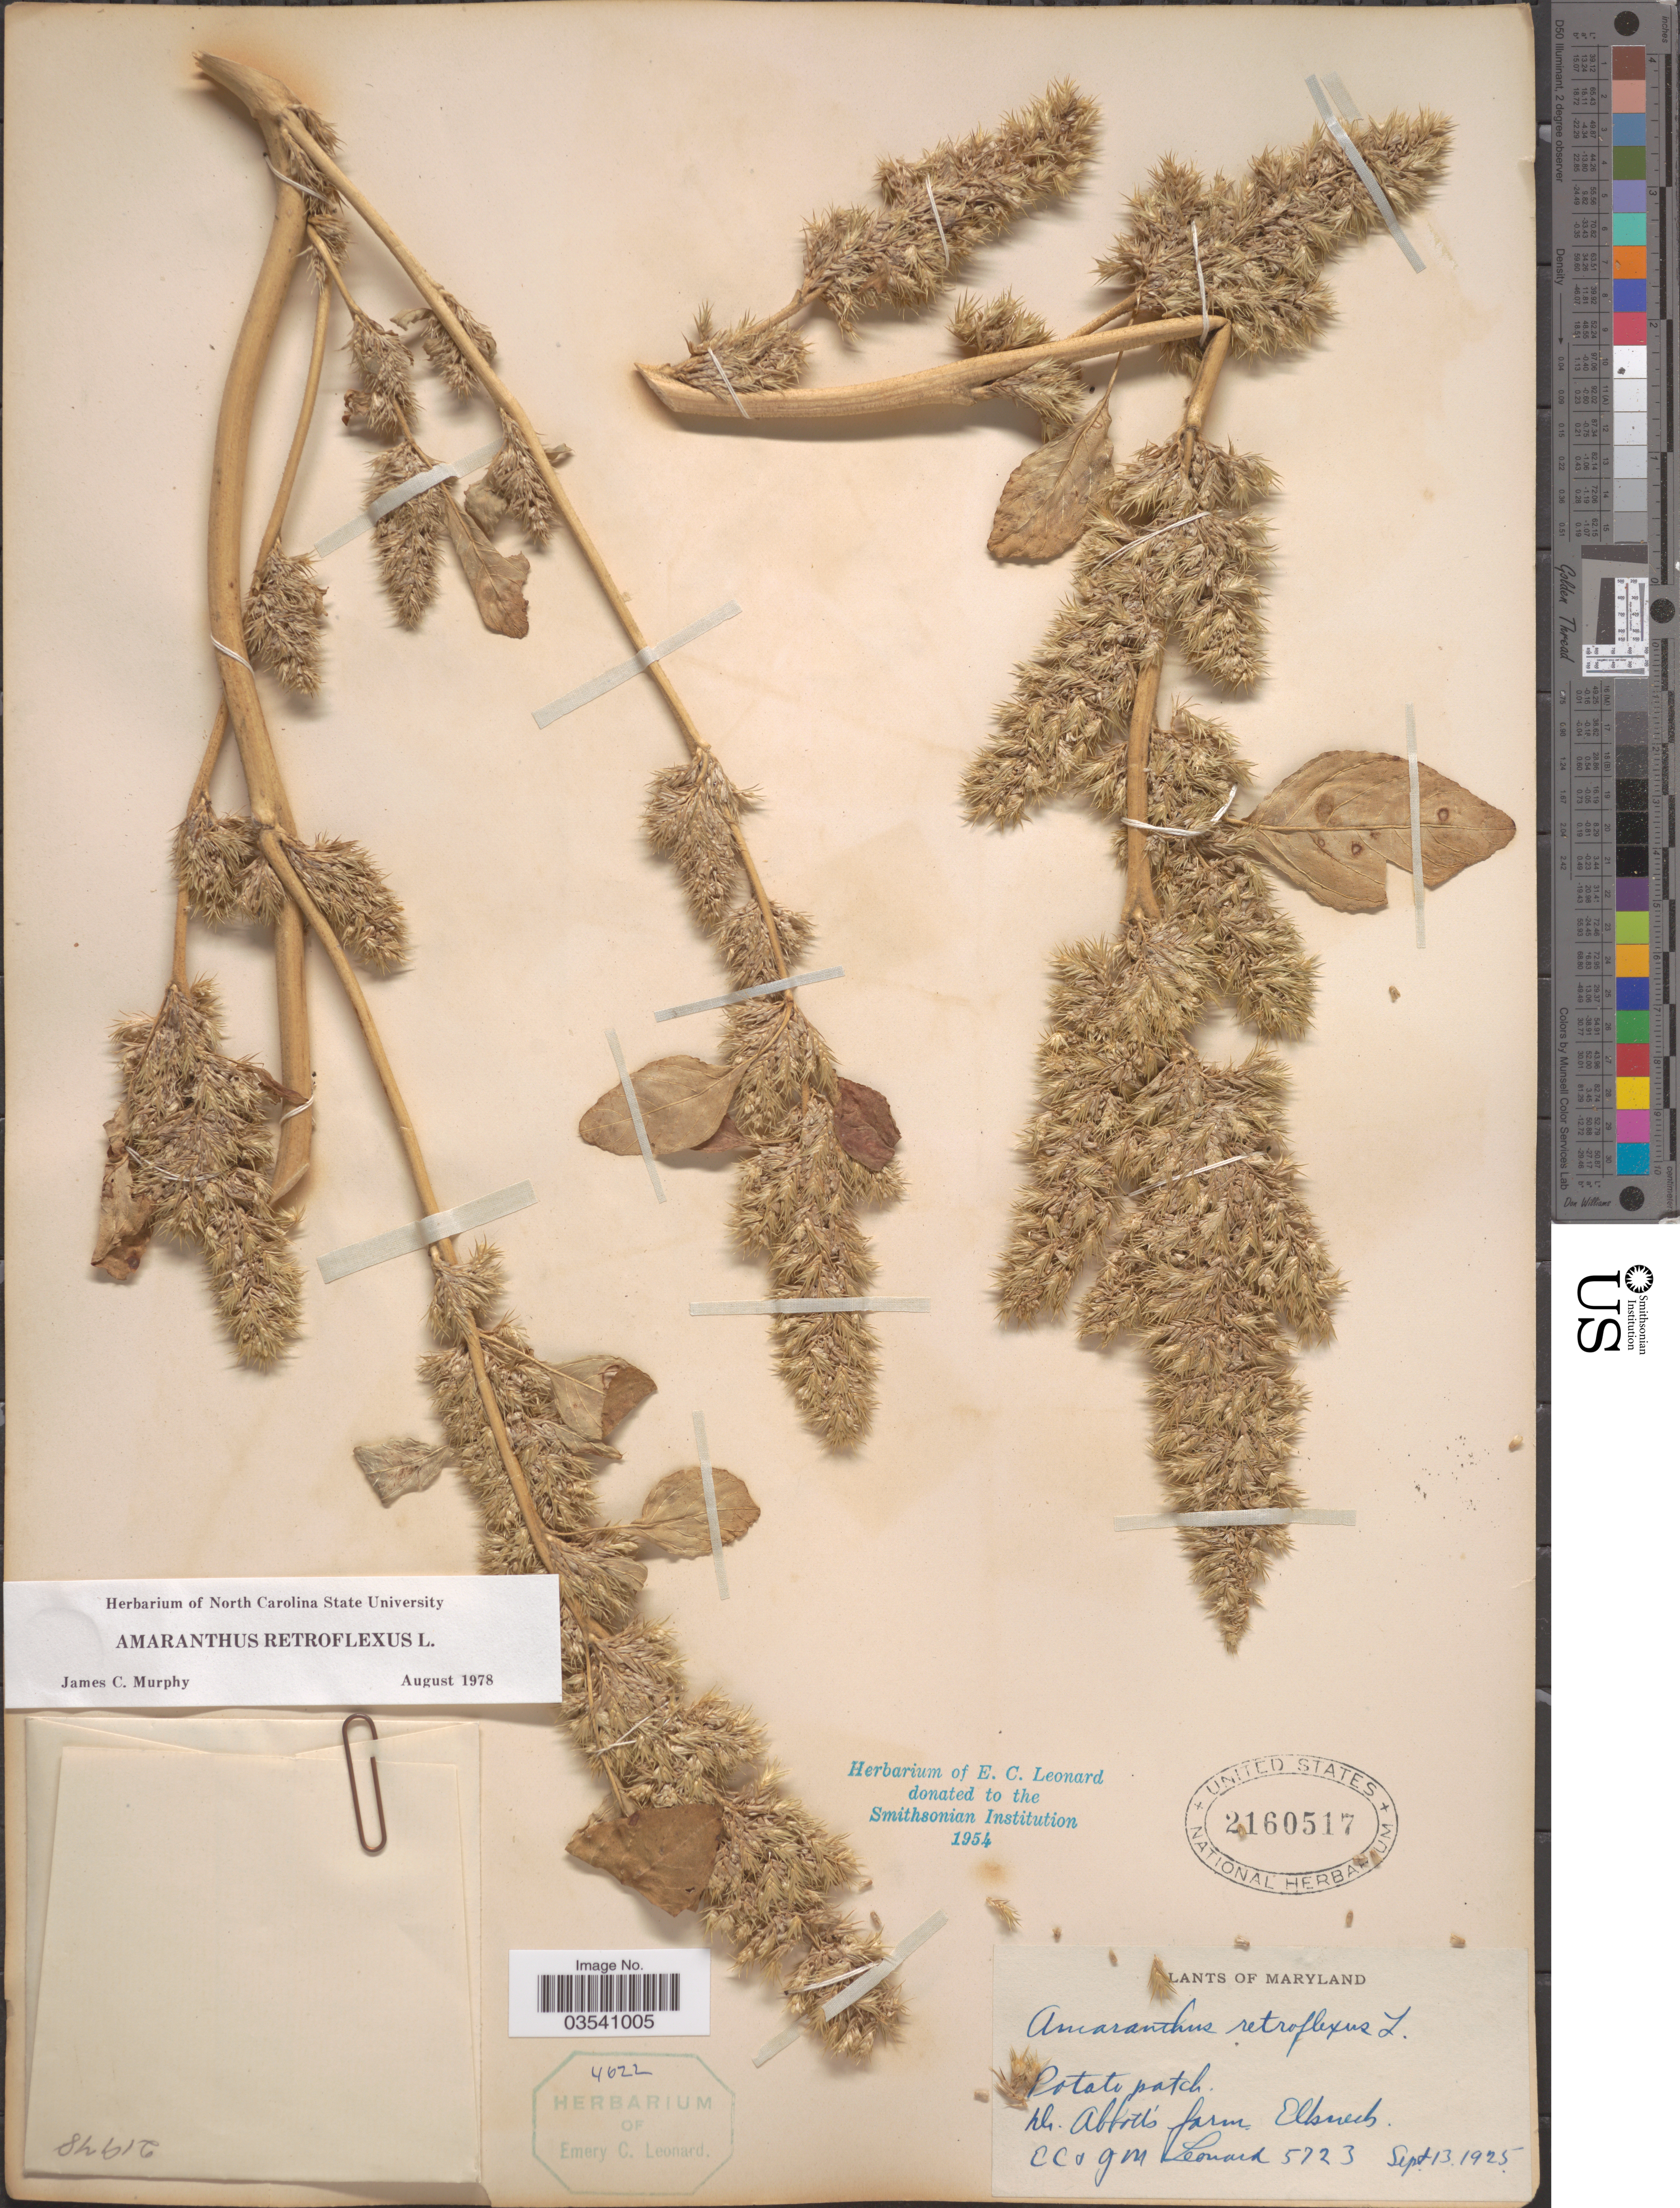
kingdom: Plantae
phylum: Tracheophyta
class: Magnoliopsida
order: Caryophyllales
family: Amaranthaceae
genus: Amaranthus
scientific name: Amaranthus retroflexus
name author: L.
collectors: E. C. Leonard & G. M. Leonard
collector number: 5723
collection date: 1925-09-13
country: United States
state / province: Maryland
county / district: Cecil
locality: Dr. Abbott's farm. Elkneck.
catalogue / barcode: US 2160517